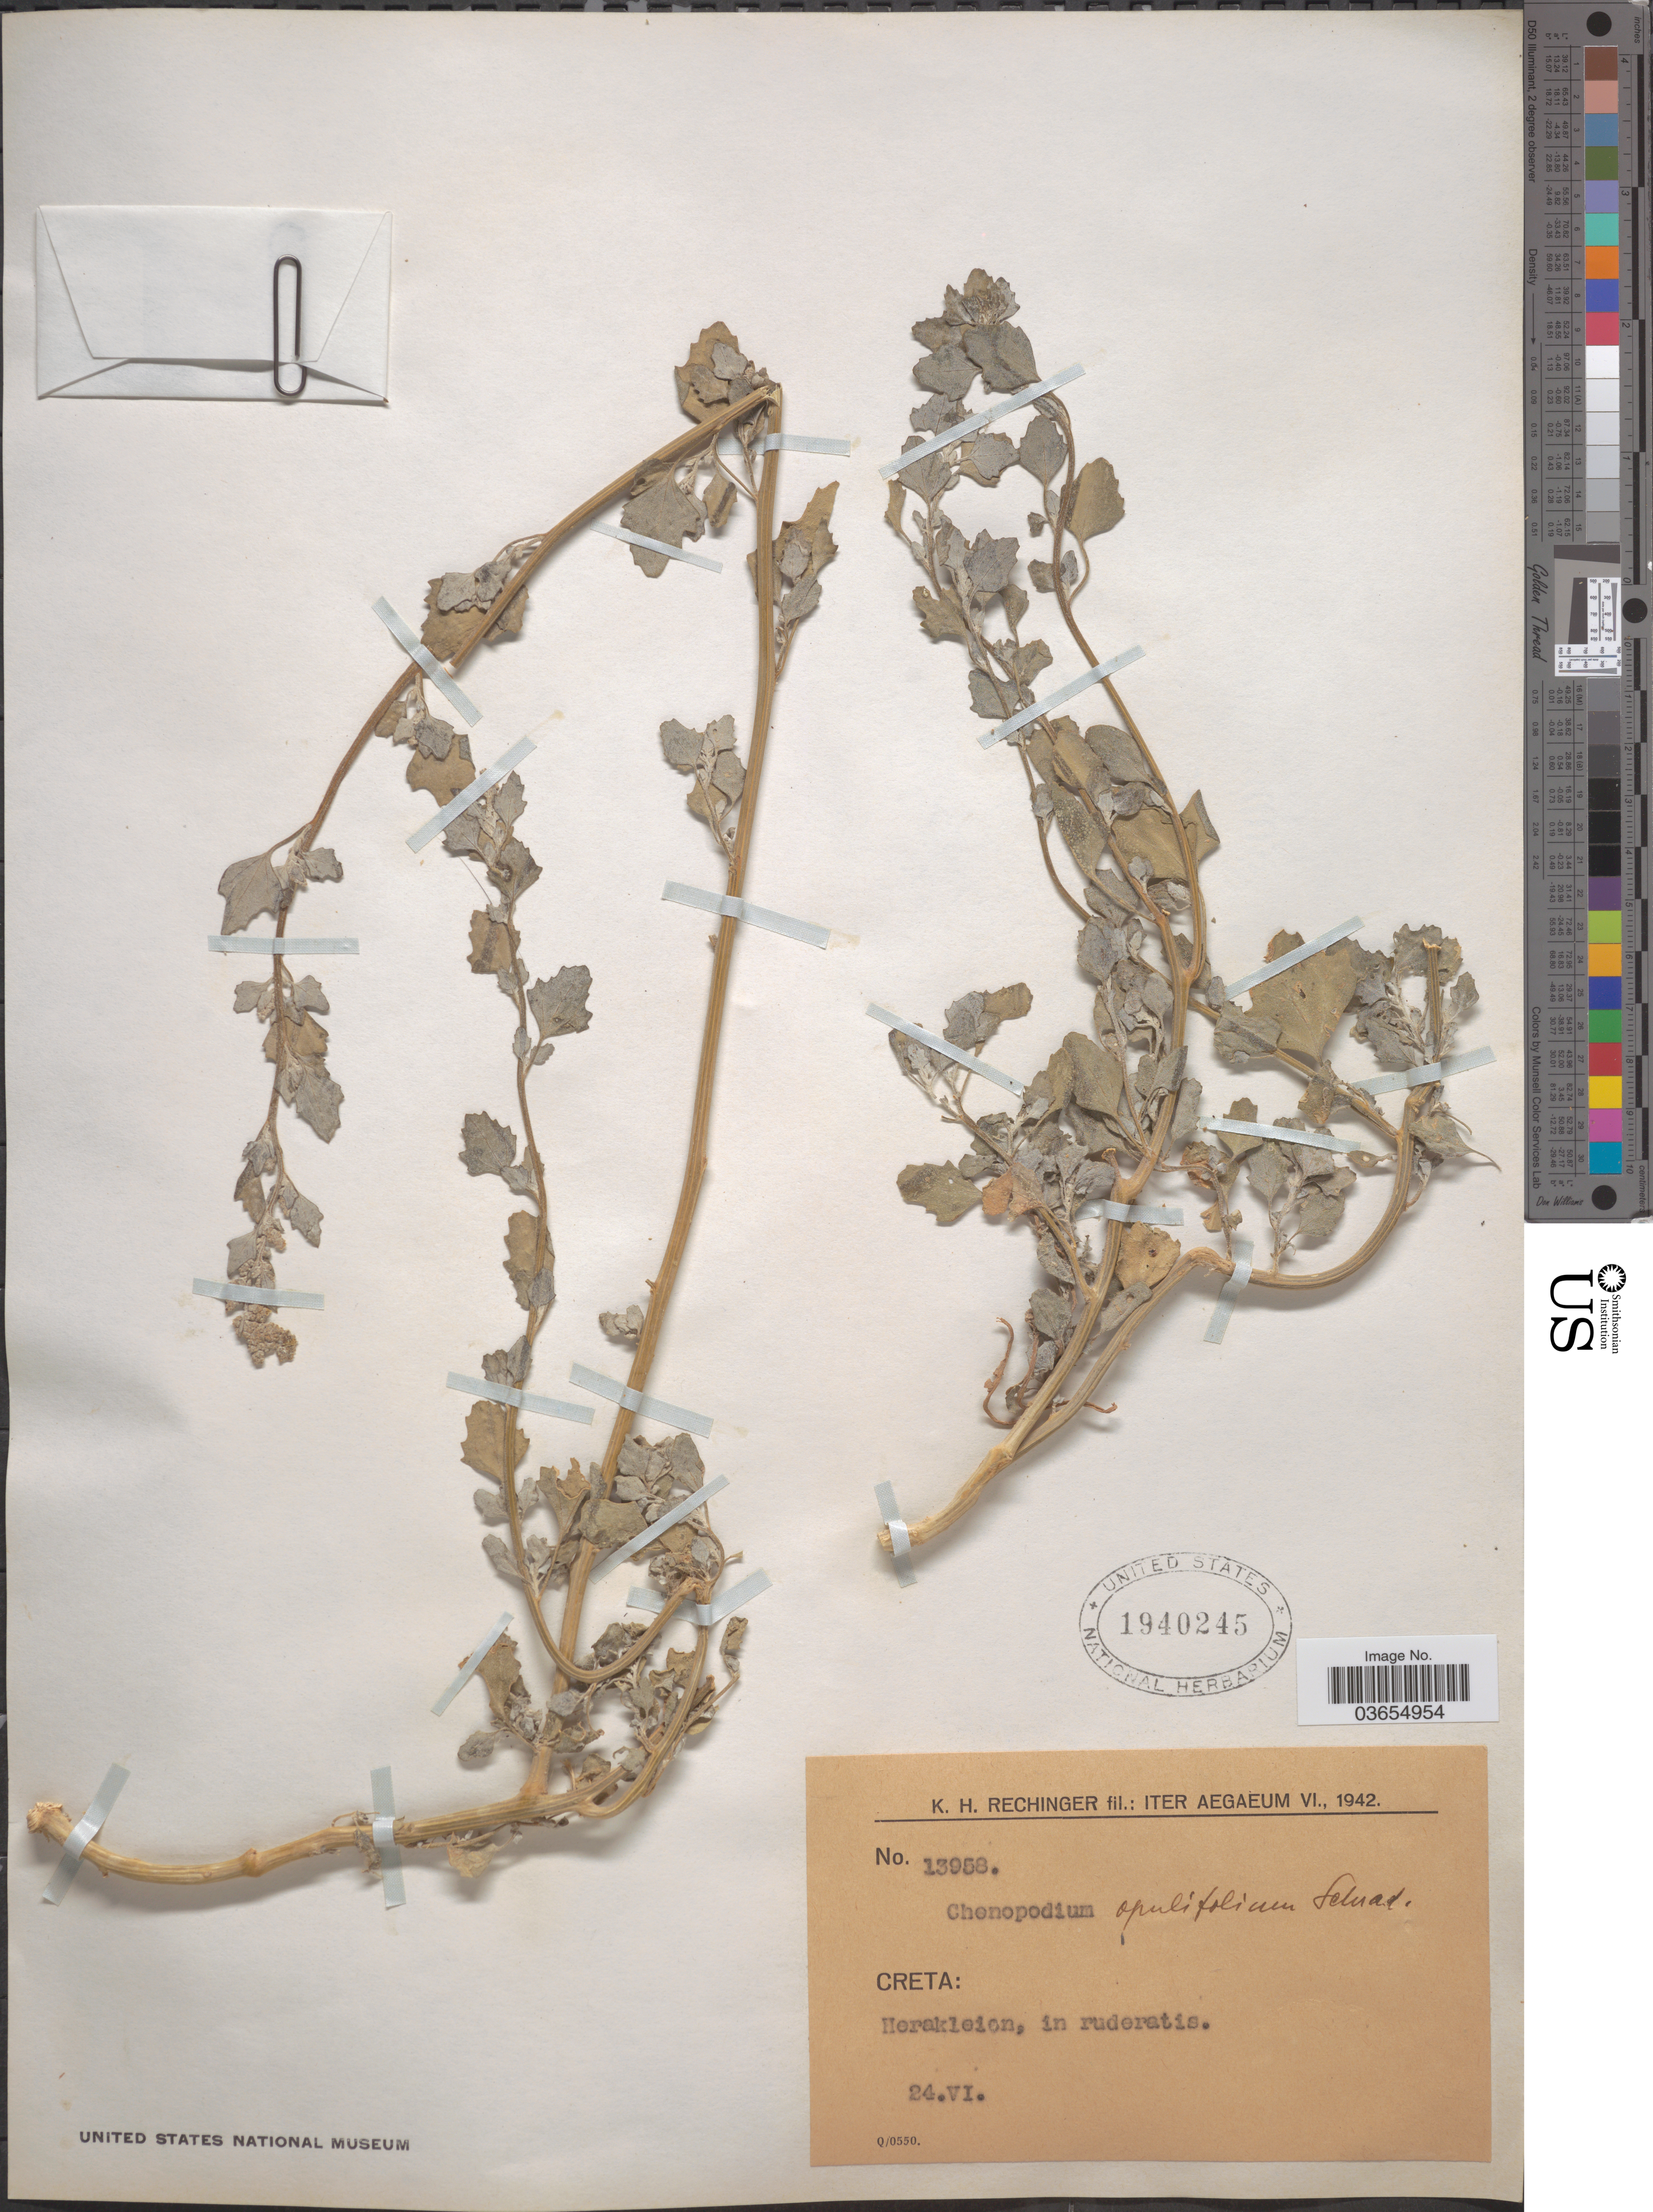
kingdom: Plantae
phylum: Tracheophyta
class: Magnoliopsida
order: Caryophyllales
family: Amaranthaceae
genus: Chenopodium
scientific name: Chenopodium opulifolium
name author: Schrad. ex W.D.J. Koch & Ziz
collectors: K. H. Rechinger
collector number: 13958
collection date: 1942-06-24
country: Greece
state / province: Crete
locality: Iter Aegaeum. Creta: Herakleien, in ruderatis.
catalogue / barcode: US 1940245